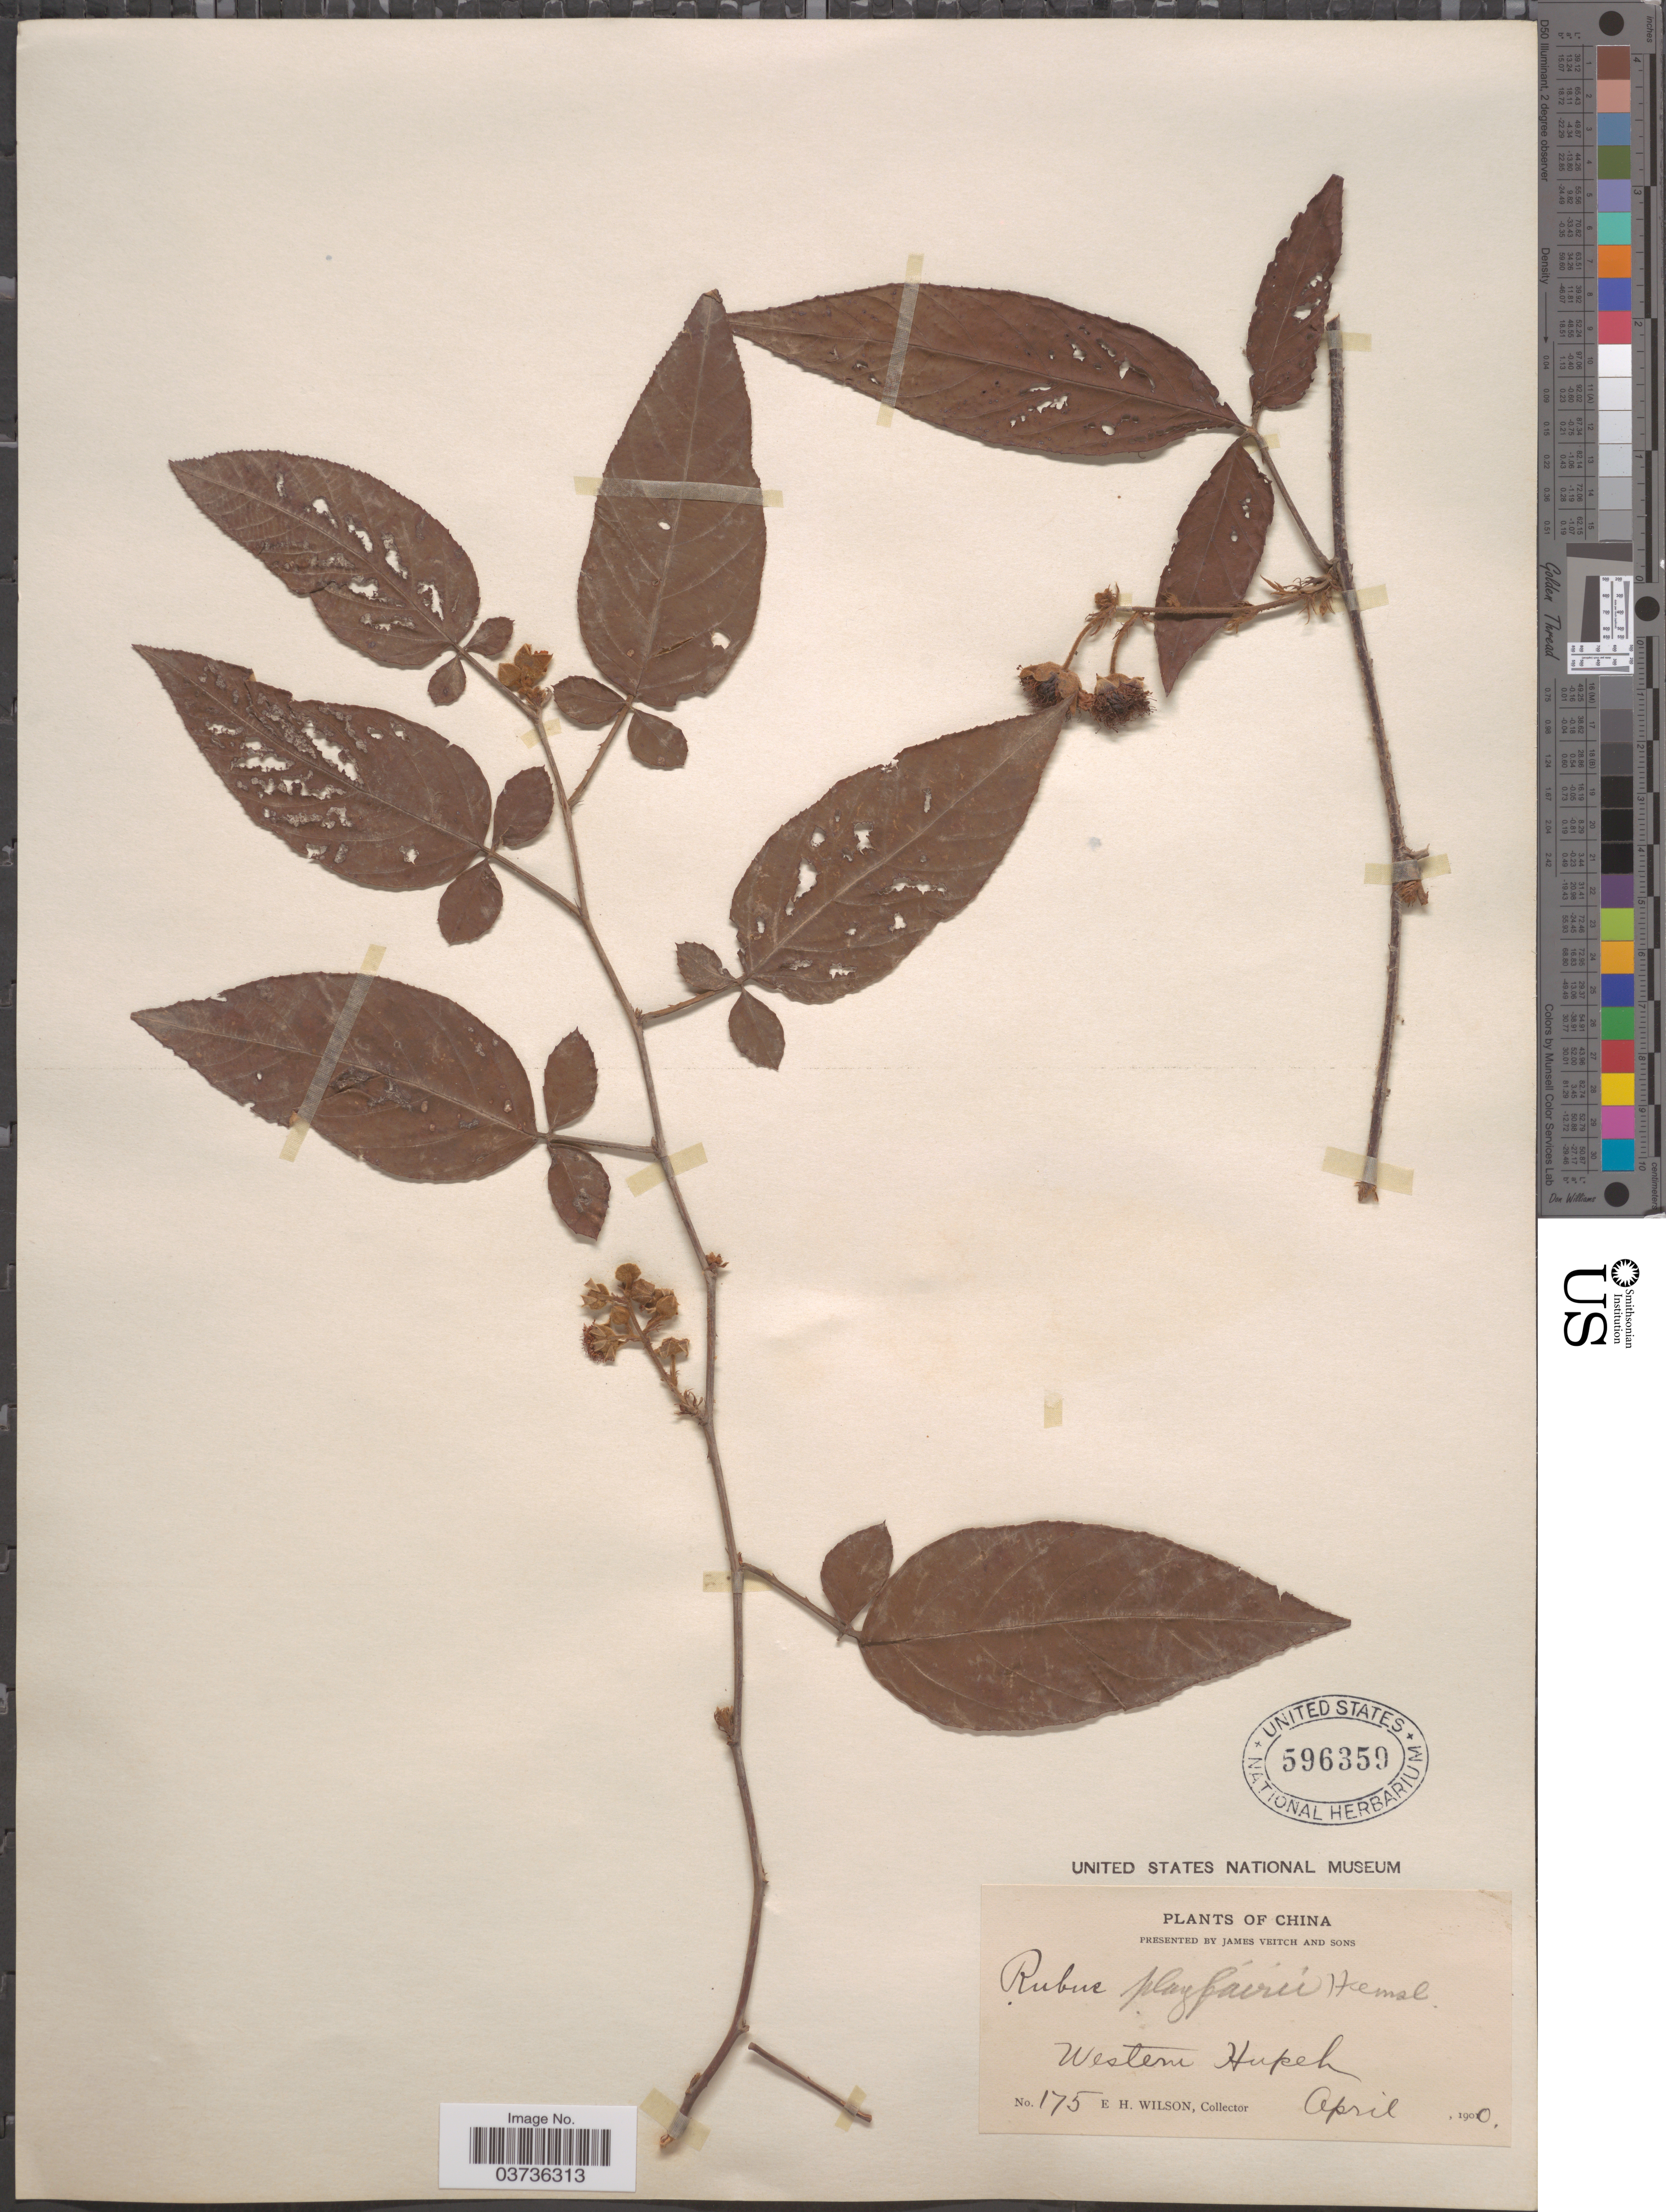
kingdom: Plantae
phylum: Tracheophyta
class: Magnoliopsida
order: Rosales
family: Rosaceae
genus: Rubus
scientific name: Rubus playfairii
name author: Hemsl.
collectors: E. Wilson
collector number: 175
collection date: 1900-04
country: China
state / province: Hubei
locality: Western Hupeh.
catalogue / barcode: US 596359